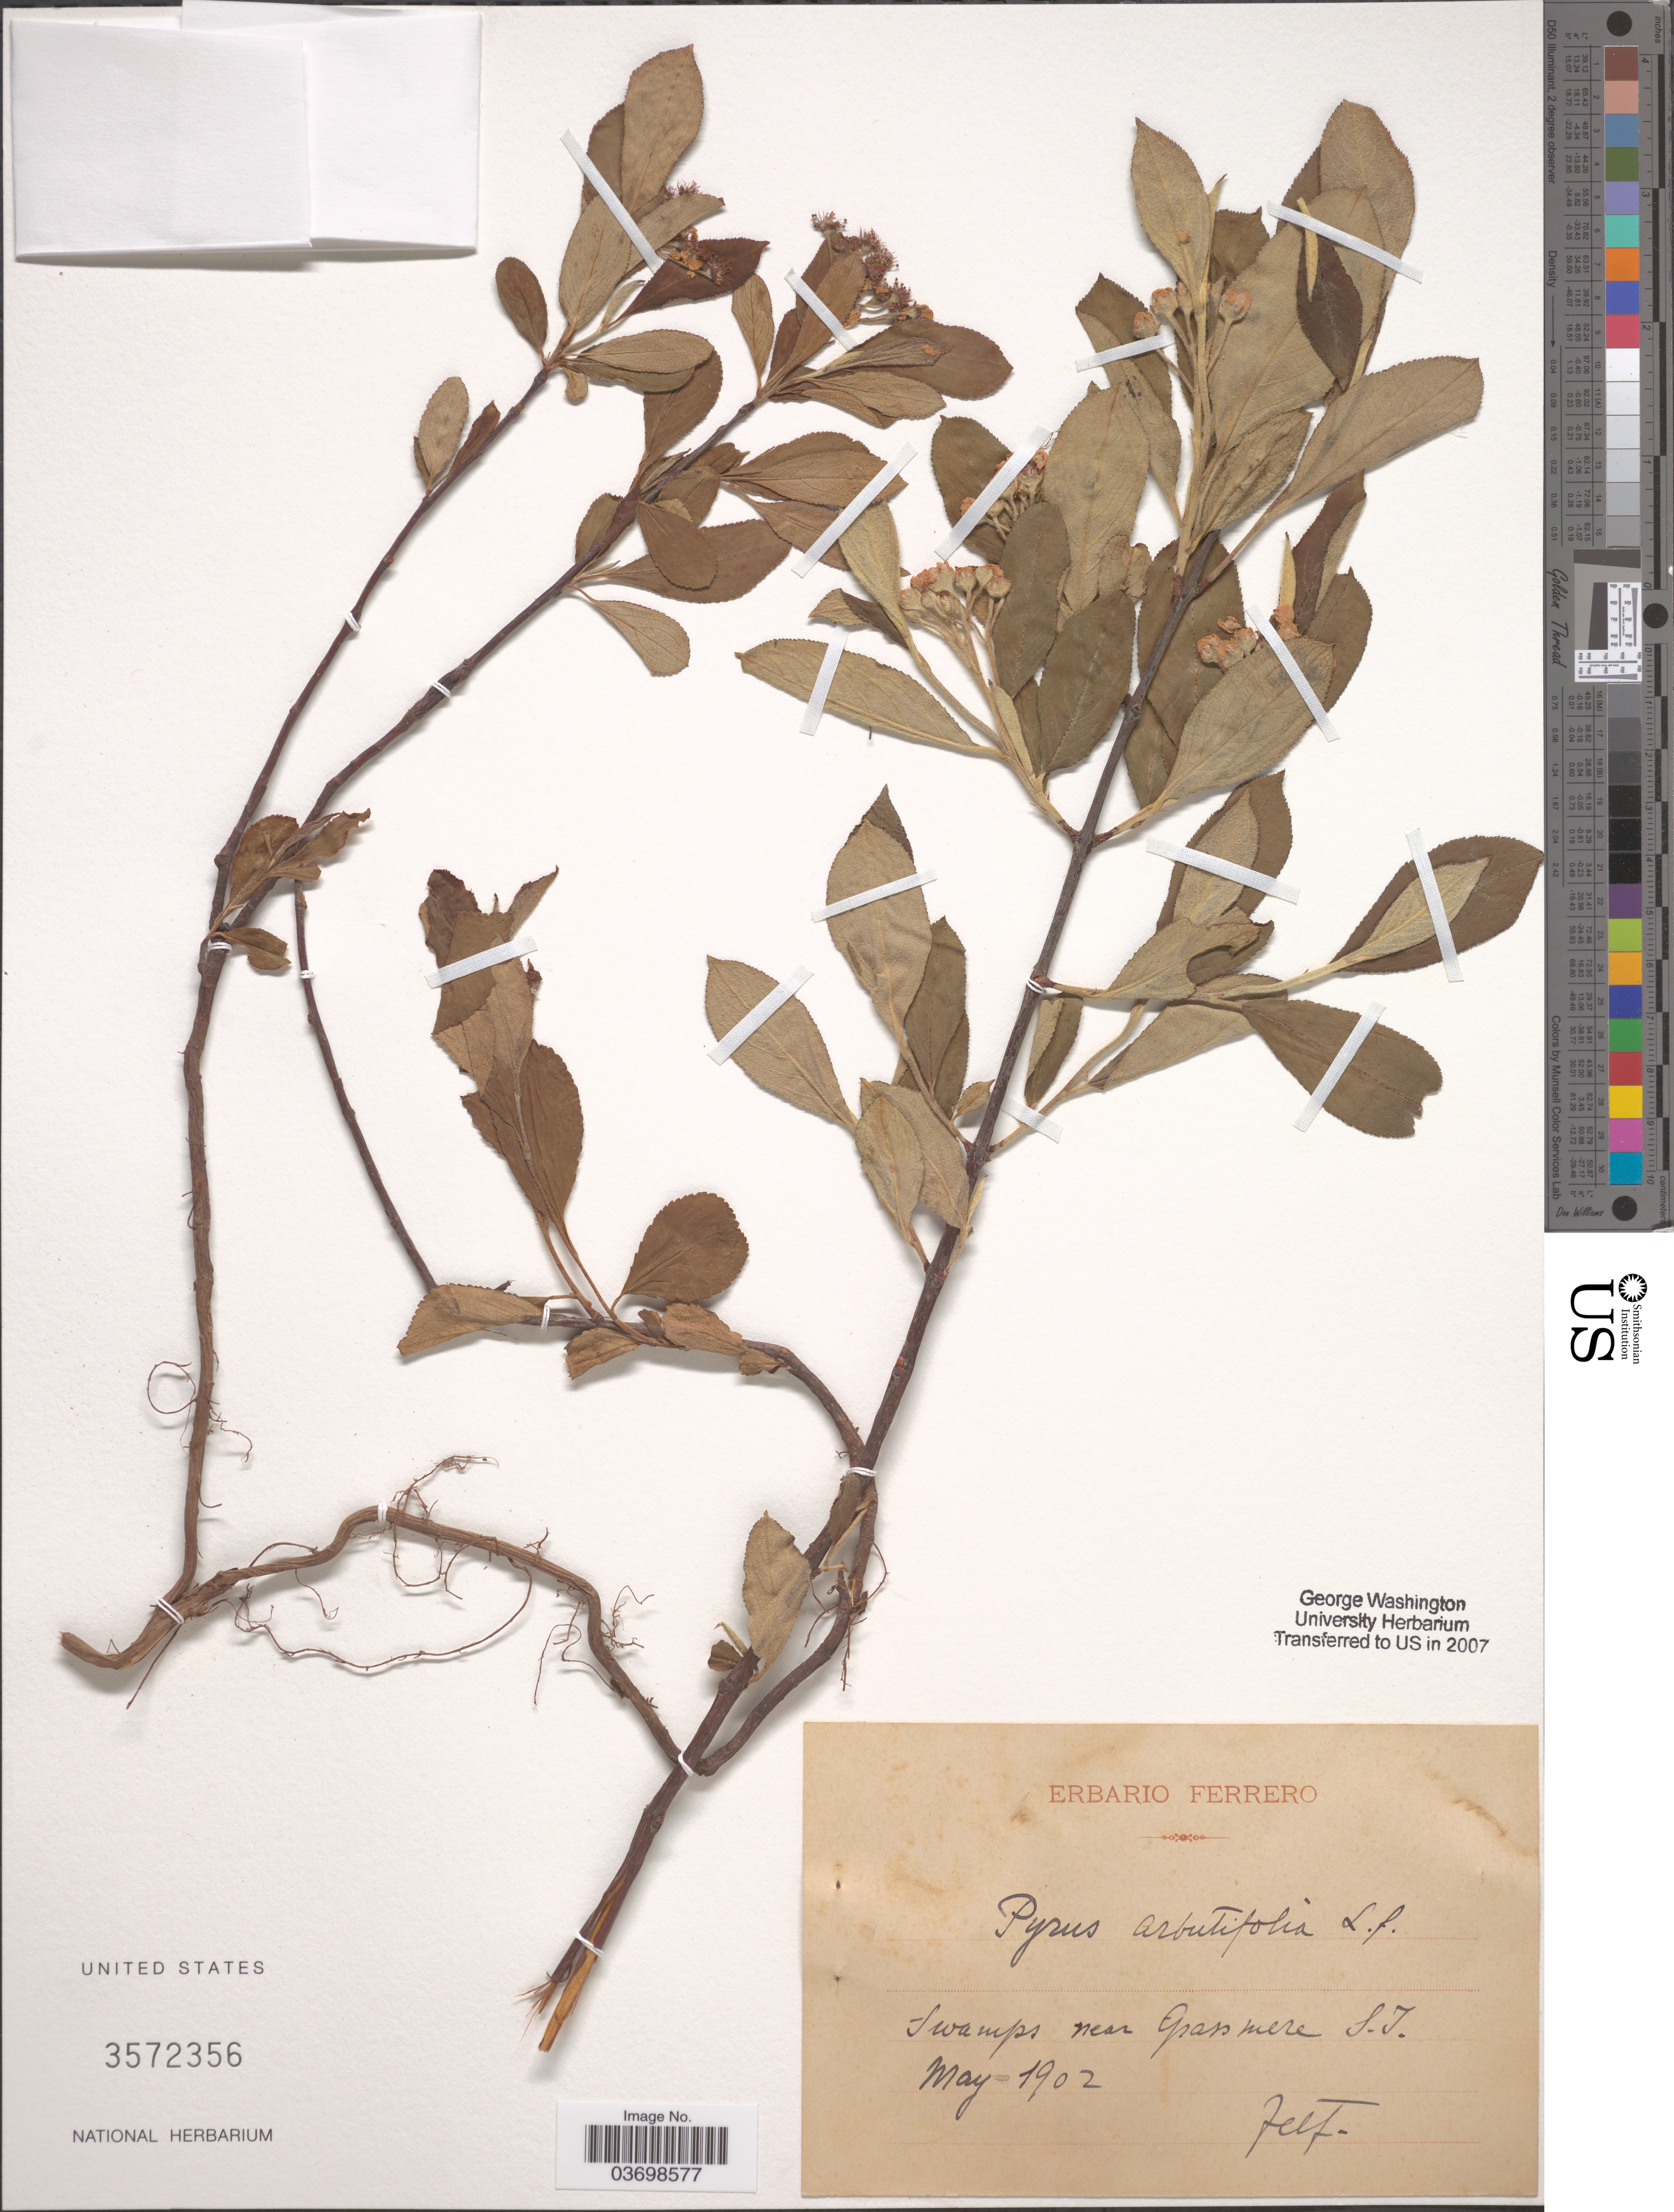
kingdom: Plantae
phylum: Tracheophyta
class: Magnoliopsida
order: Rosales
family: Rosaceae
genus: Aronia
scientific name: Aronia arbutifolia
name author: (L.) Pers.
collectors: F. Ferrero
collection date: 1902-05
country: United States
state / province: New York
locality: Swamps near Grassmere, S.I.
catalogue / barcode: US 3572356